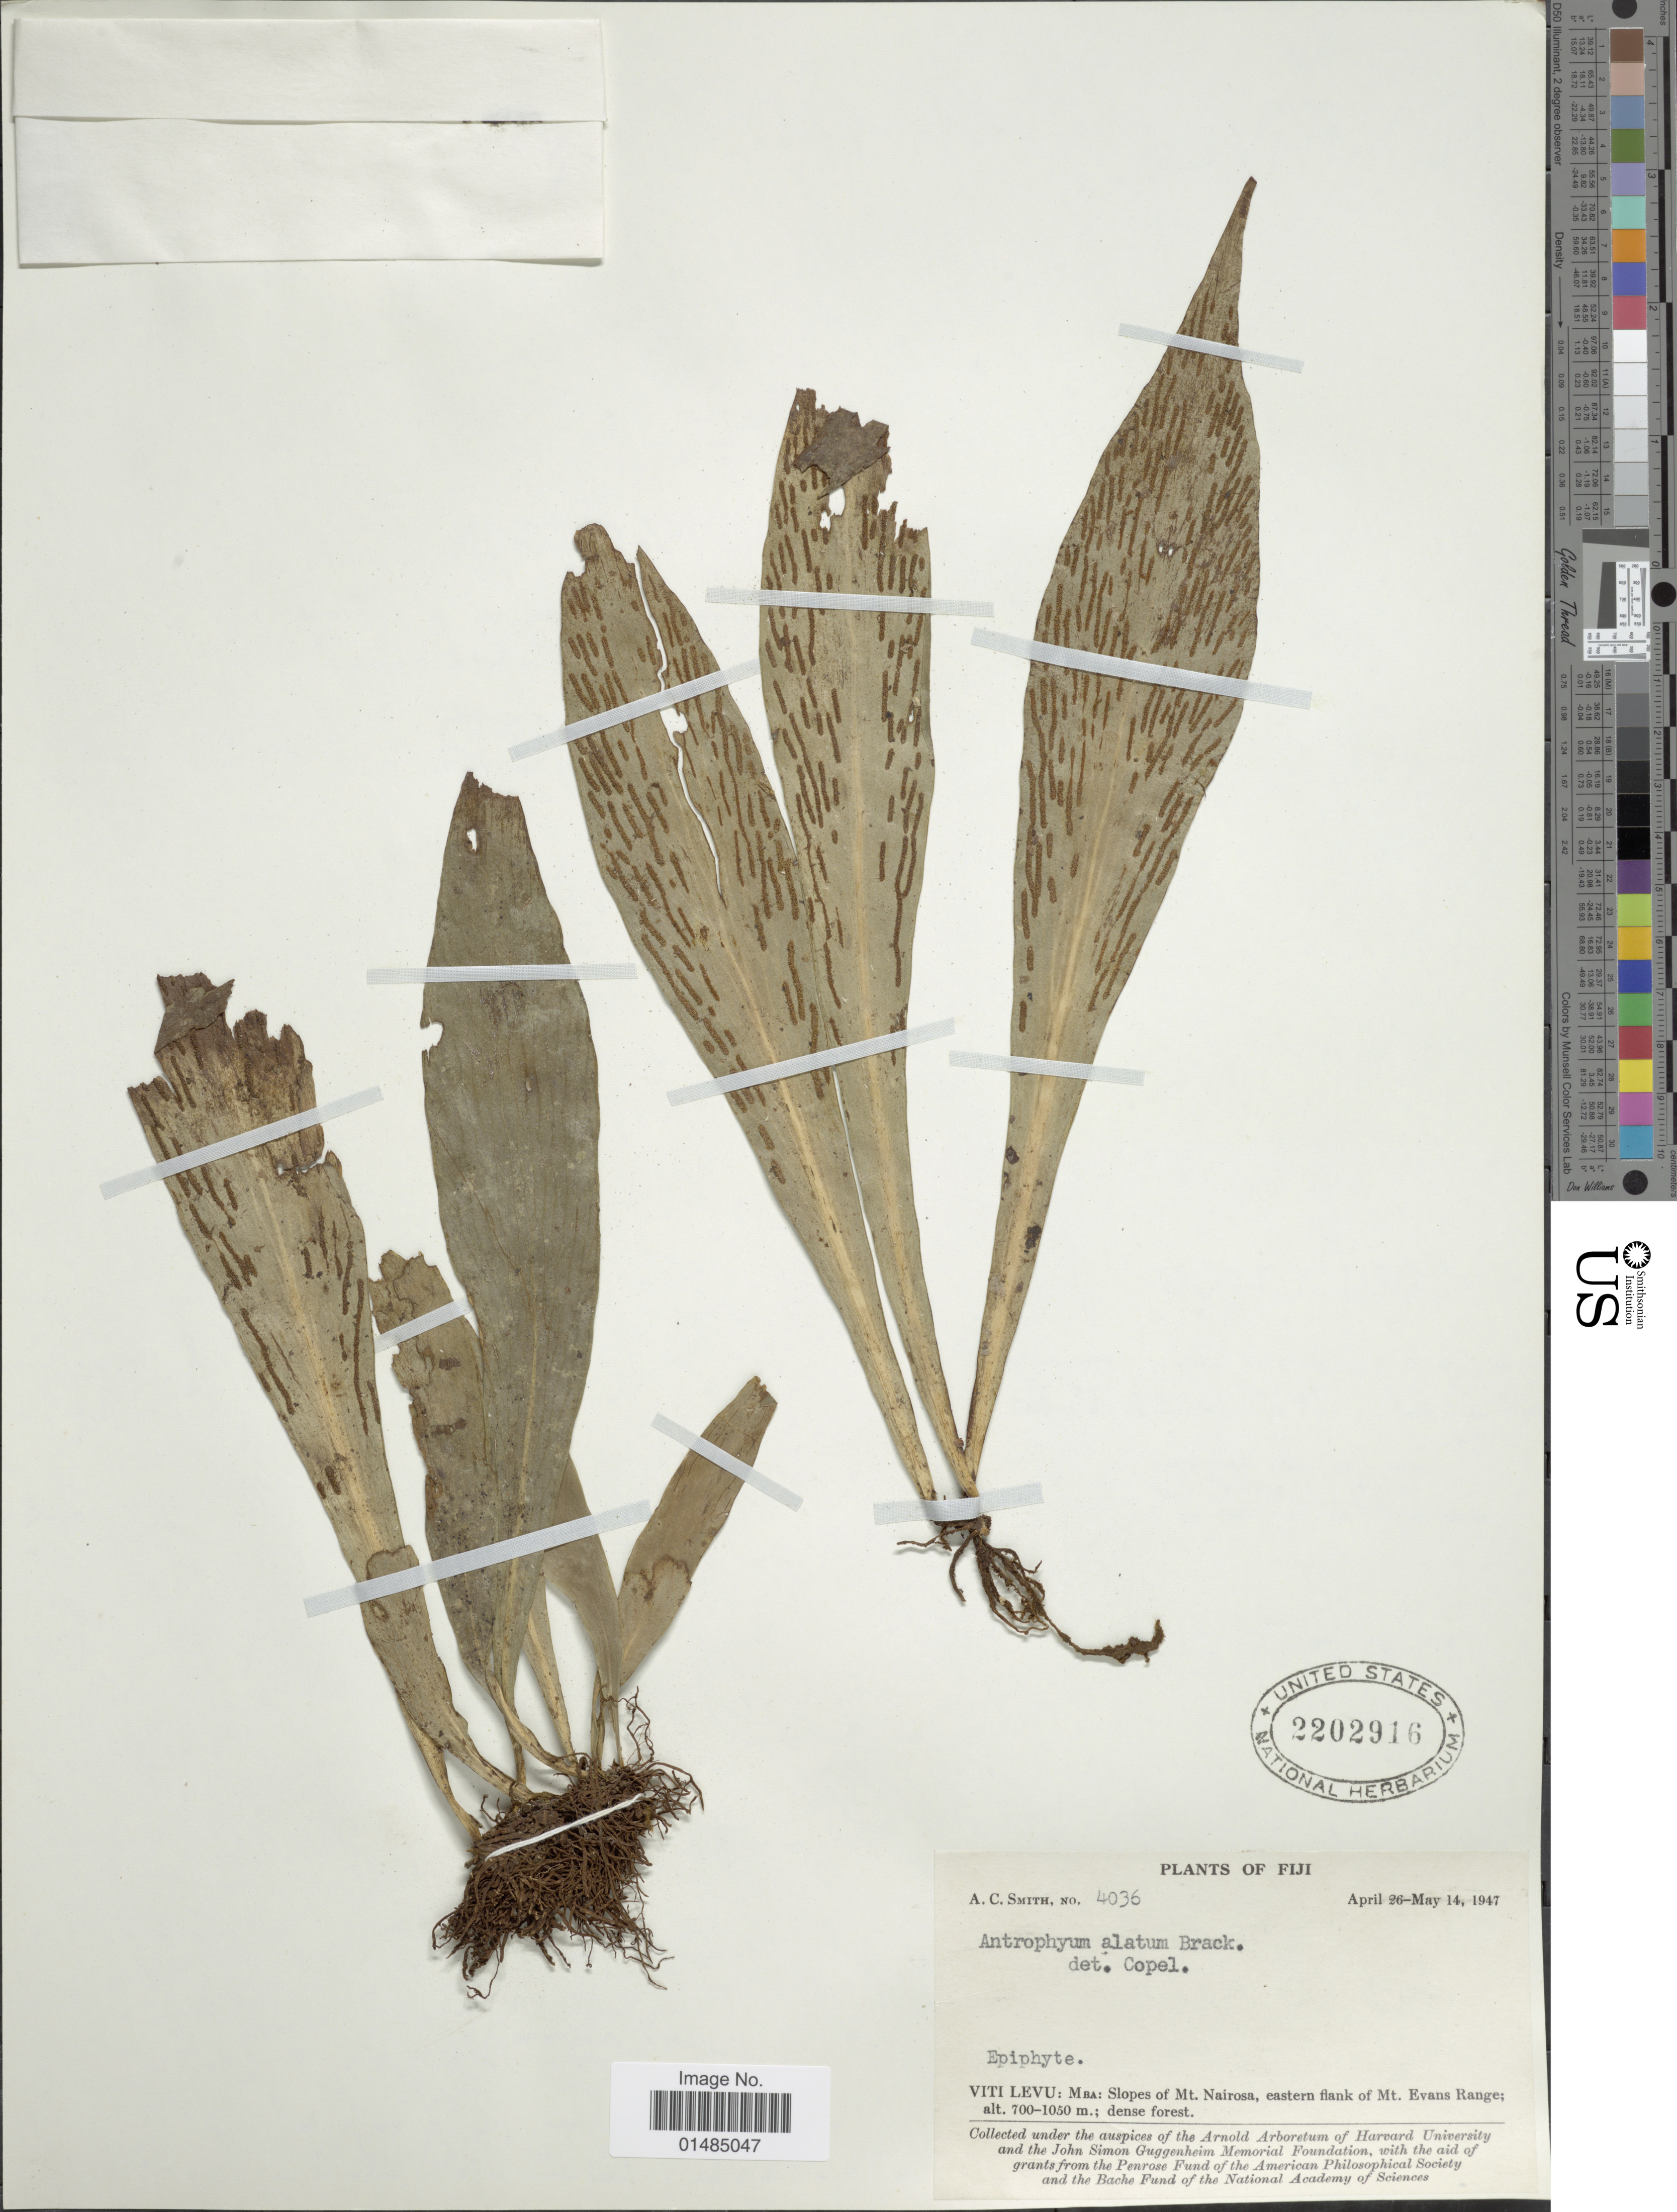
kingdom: Plantae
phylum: Tracheophyta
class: Polypodiopsida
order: Polypodiales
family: Pteridaceae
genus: Antrophyum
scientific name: Antrophyum alatum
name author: Brack. in Wilkes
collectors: A. C. Smith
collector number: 4036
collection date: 1947-04-26/1947-05-14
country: Fiji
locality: Fiji, Viti Levu: Mba: Slopes of Mt. Nairosa, eastern flank of Mt. Evans Range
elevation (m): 700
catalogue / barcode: US 2202916